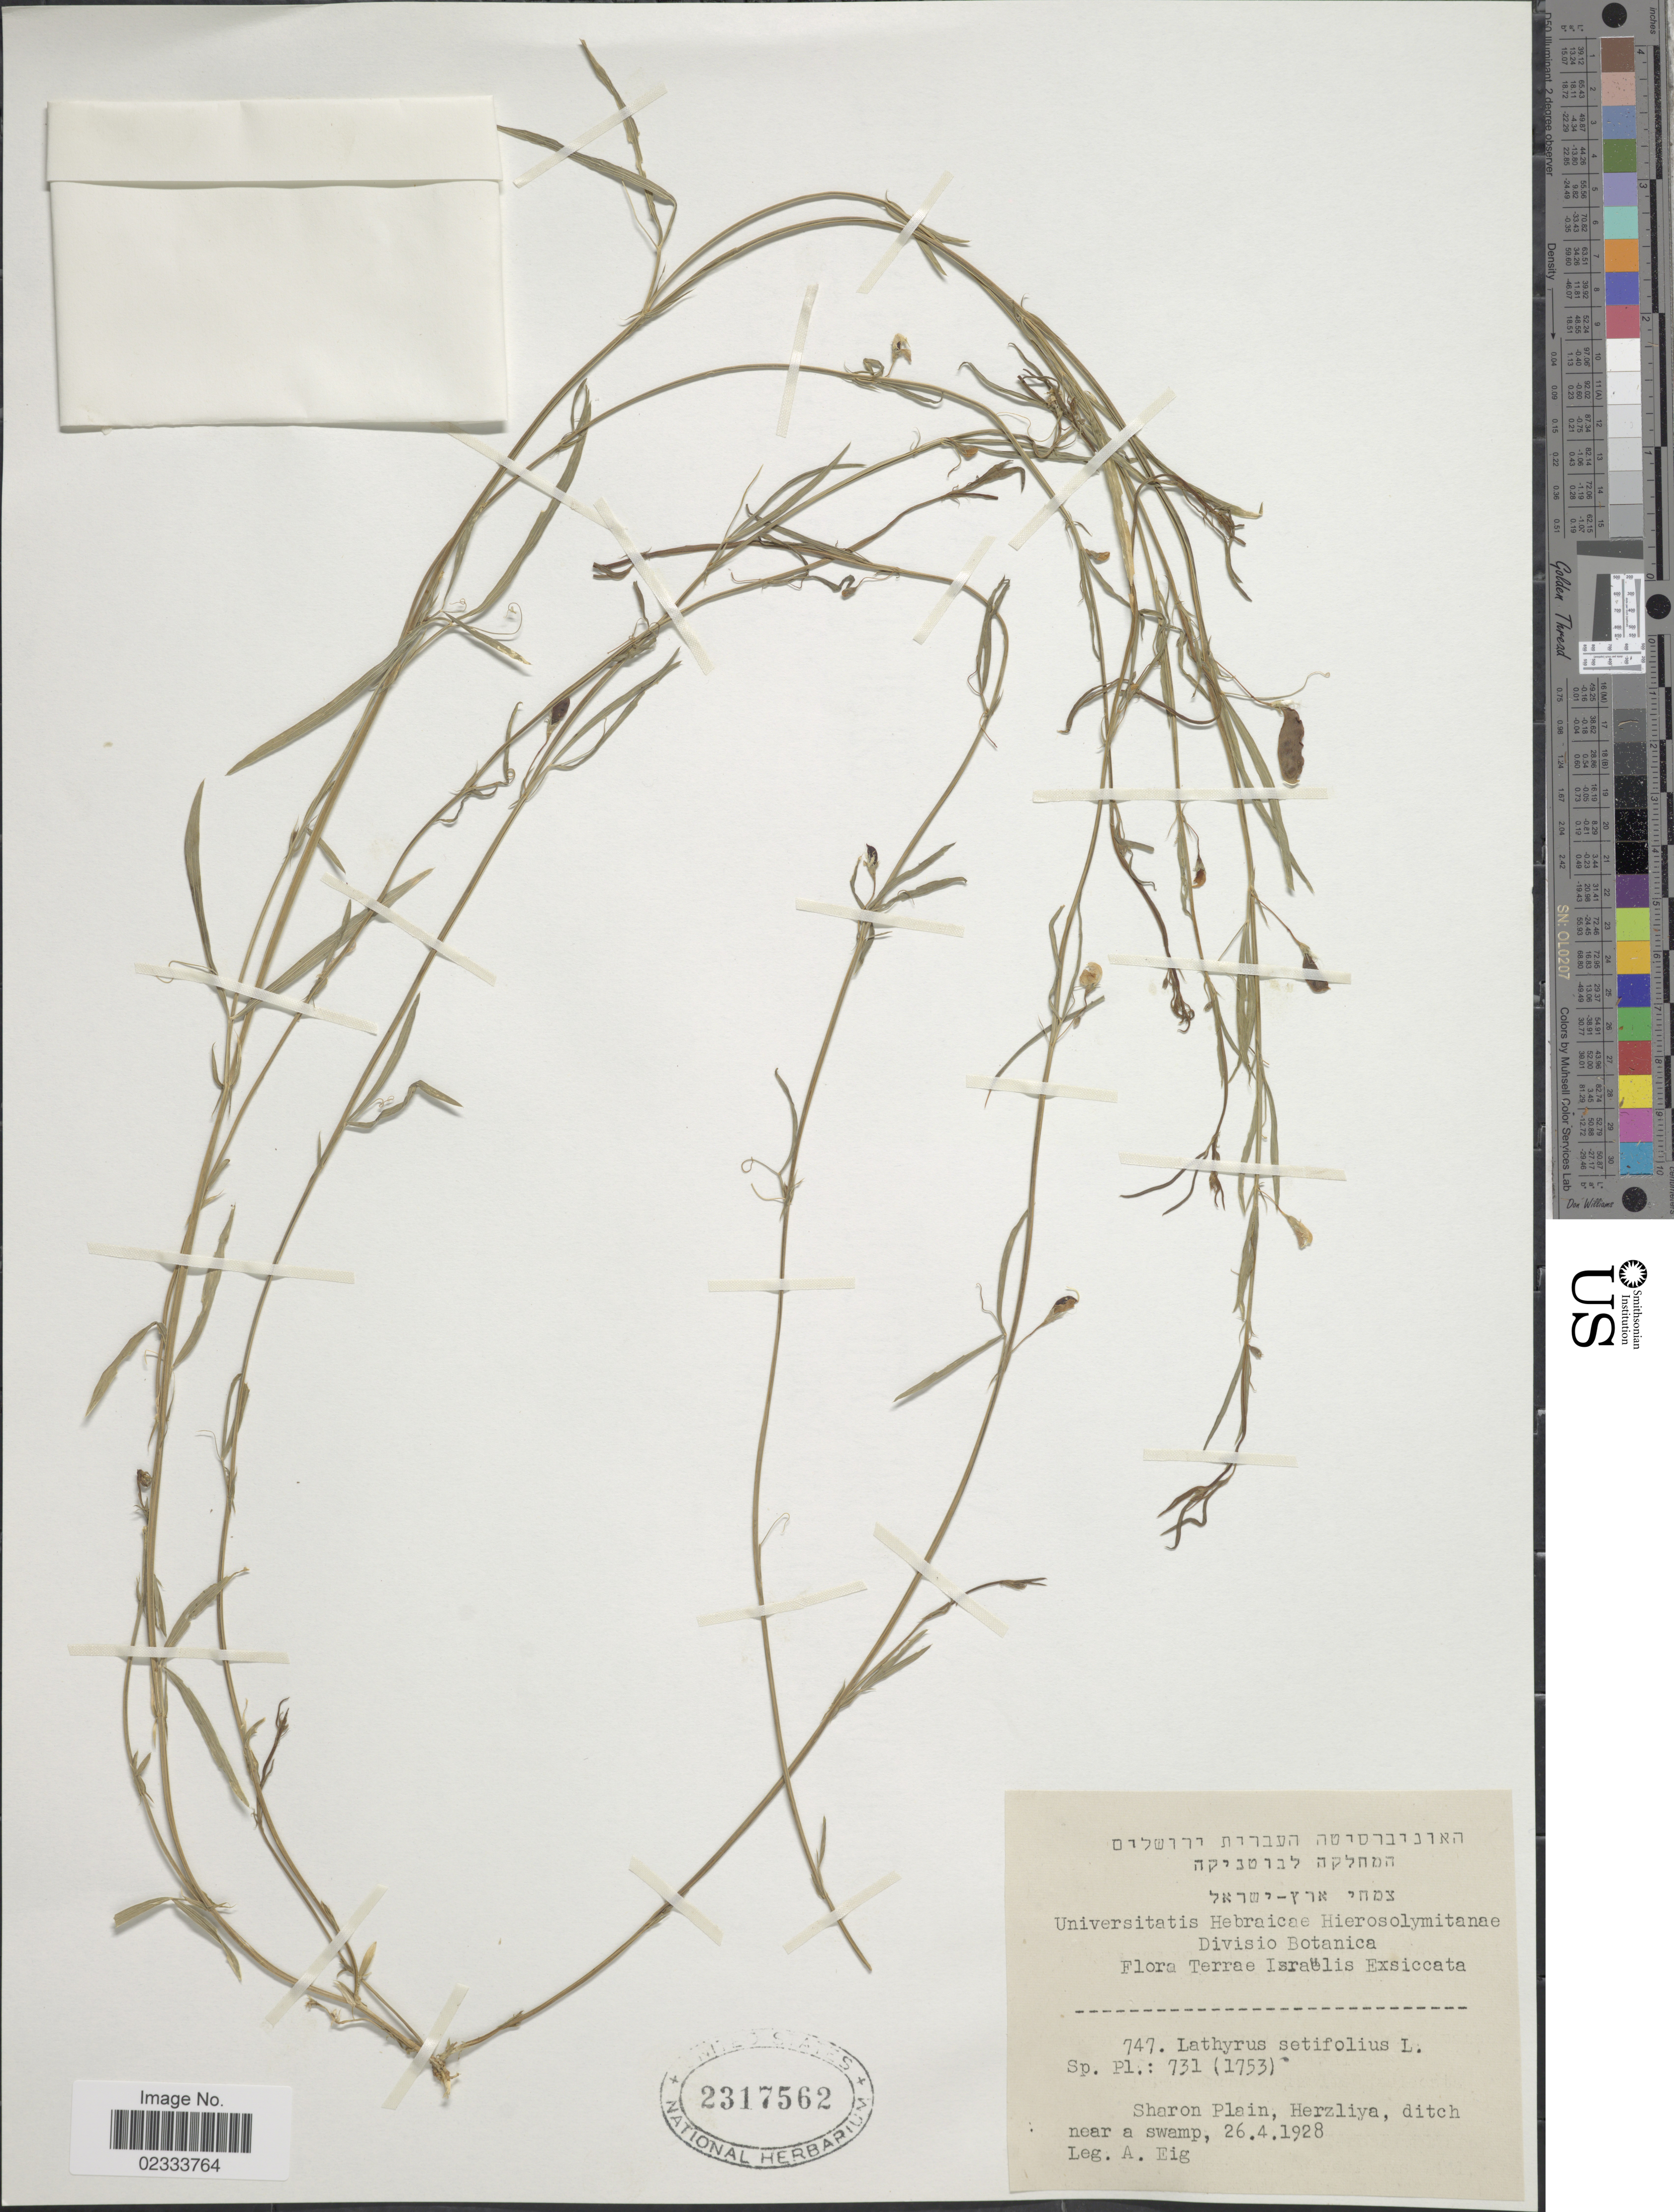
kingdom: Plantae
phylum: Tracheophyta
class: Magnoliopsida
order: Fabales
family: Fabaceae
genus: Lathyrus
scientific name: Lathyrus setifolius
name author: L.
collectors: A. Eig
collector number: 747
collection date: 1928-04-26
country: Israel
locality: Israelis, Sharon Plain, Herzliya, ditch near swamp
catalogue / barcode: US 2317562